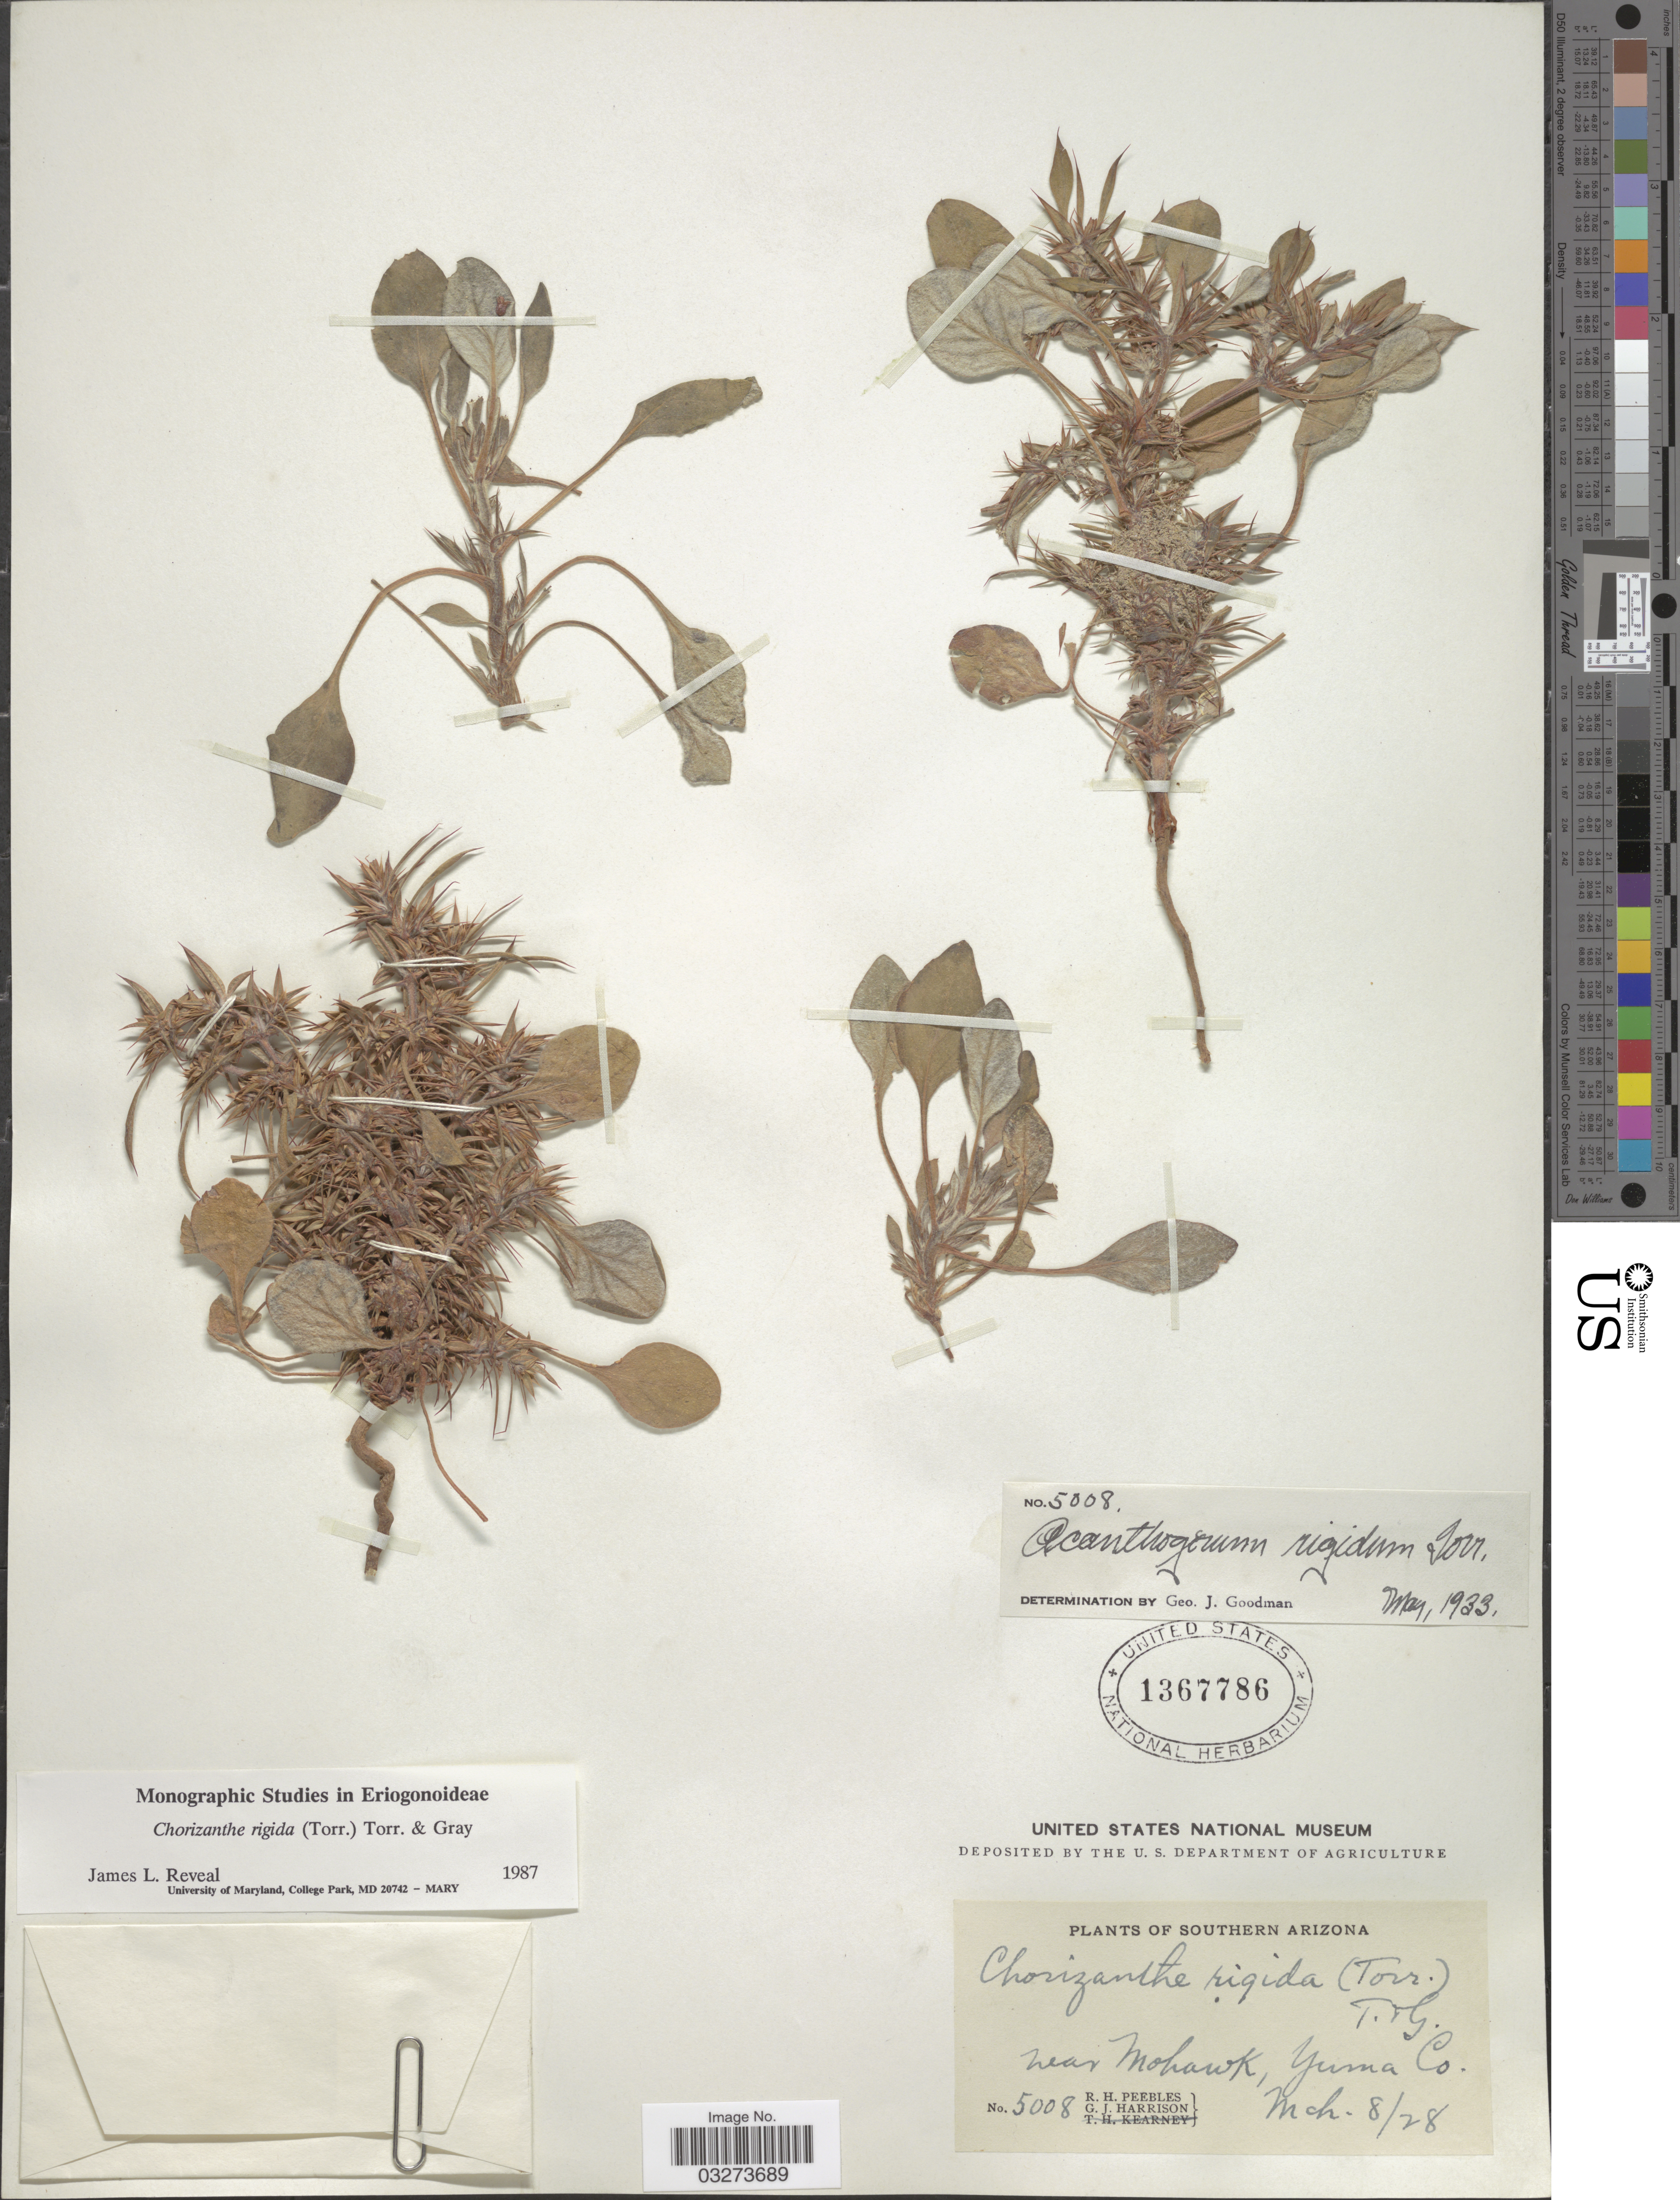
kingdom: Plantae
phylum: Tracheophyta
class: Magnoliopsida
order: Caryophyllales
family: Polygonaceae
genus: Chorizanthe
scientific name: Chorizanthe rigida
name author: (Torr.) Torr. & A. Gray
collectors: R. H. Peebles & G. J. Harrison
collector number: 5008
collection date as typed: Transcribed d/m/y: 8/3/28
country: United States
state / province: Arizona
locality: Southern Arizona, near Mohawk, Yuma Co.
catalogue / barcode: US 1367786